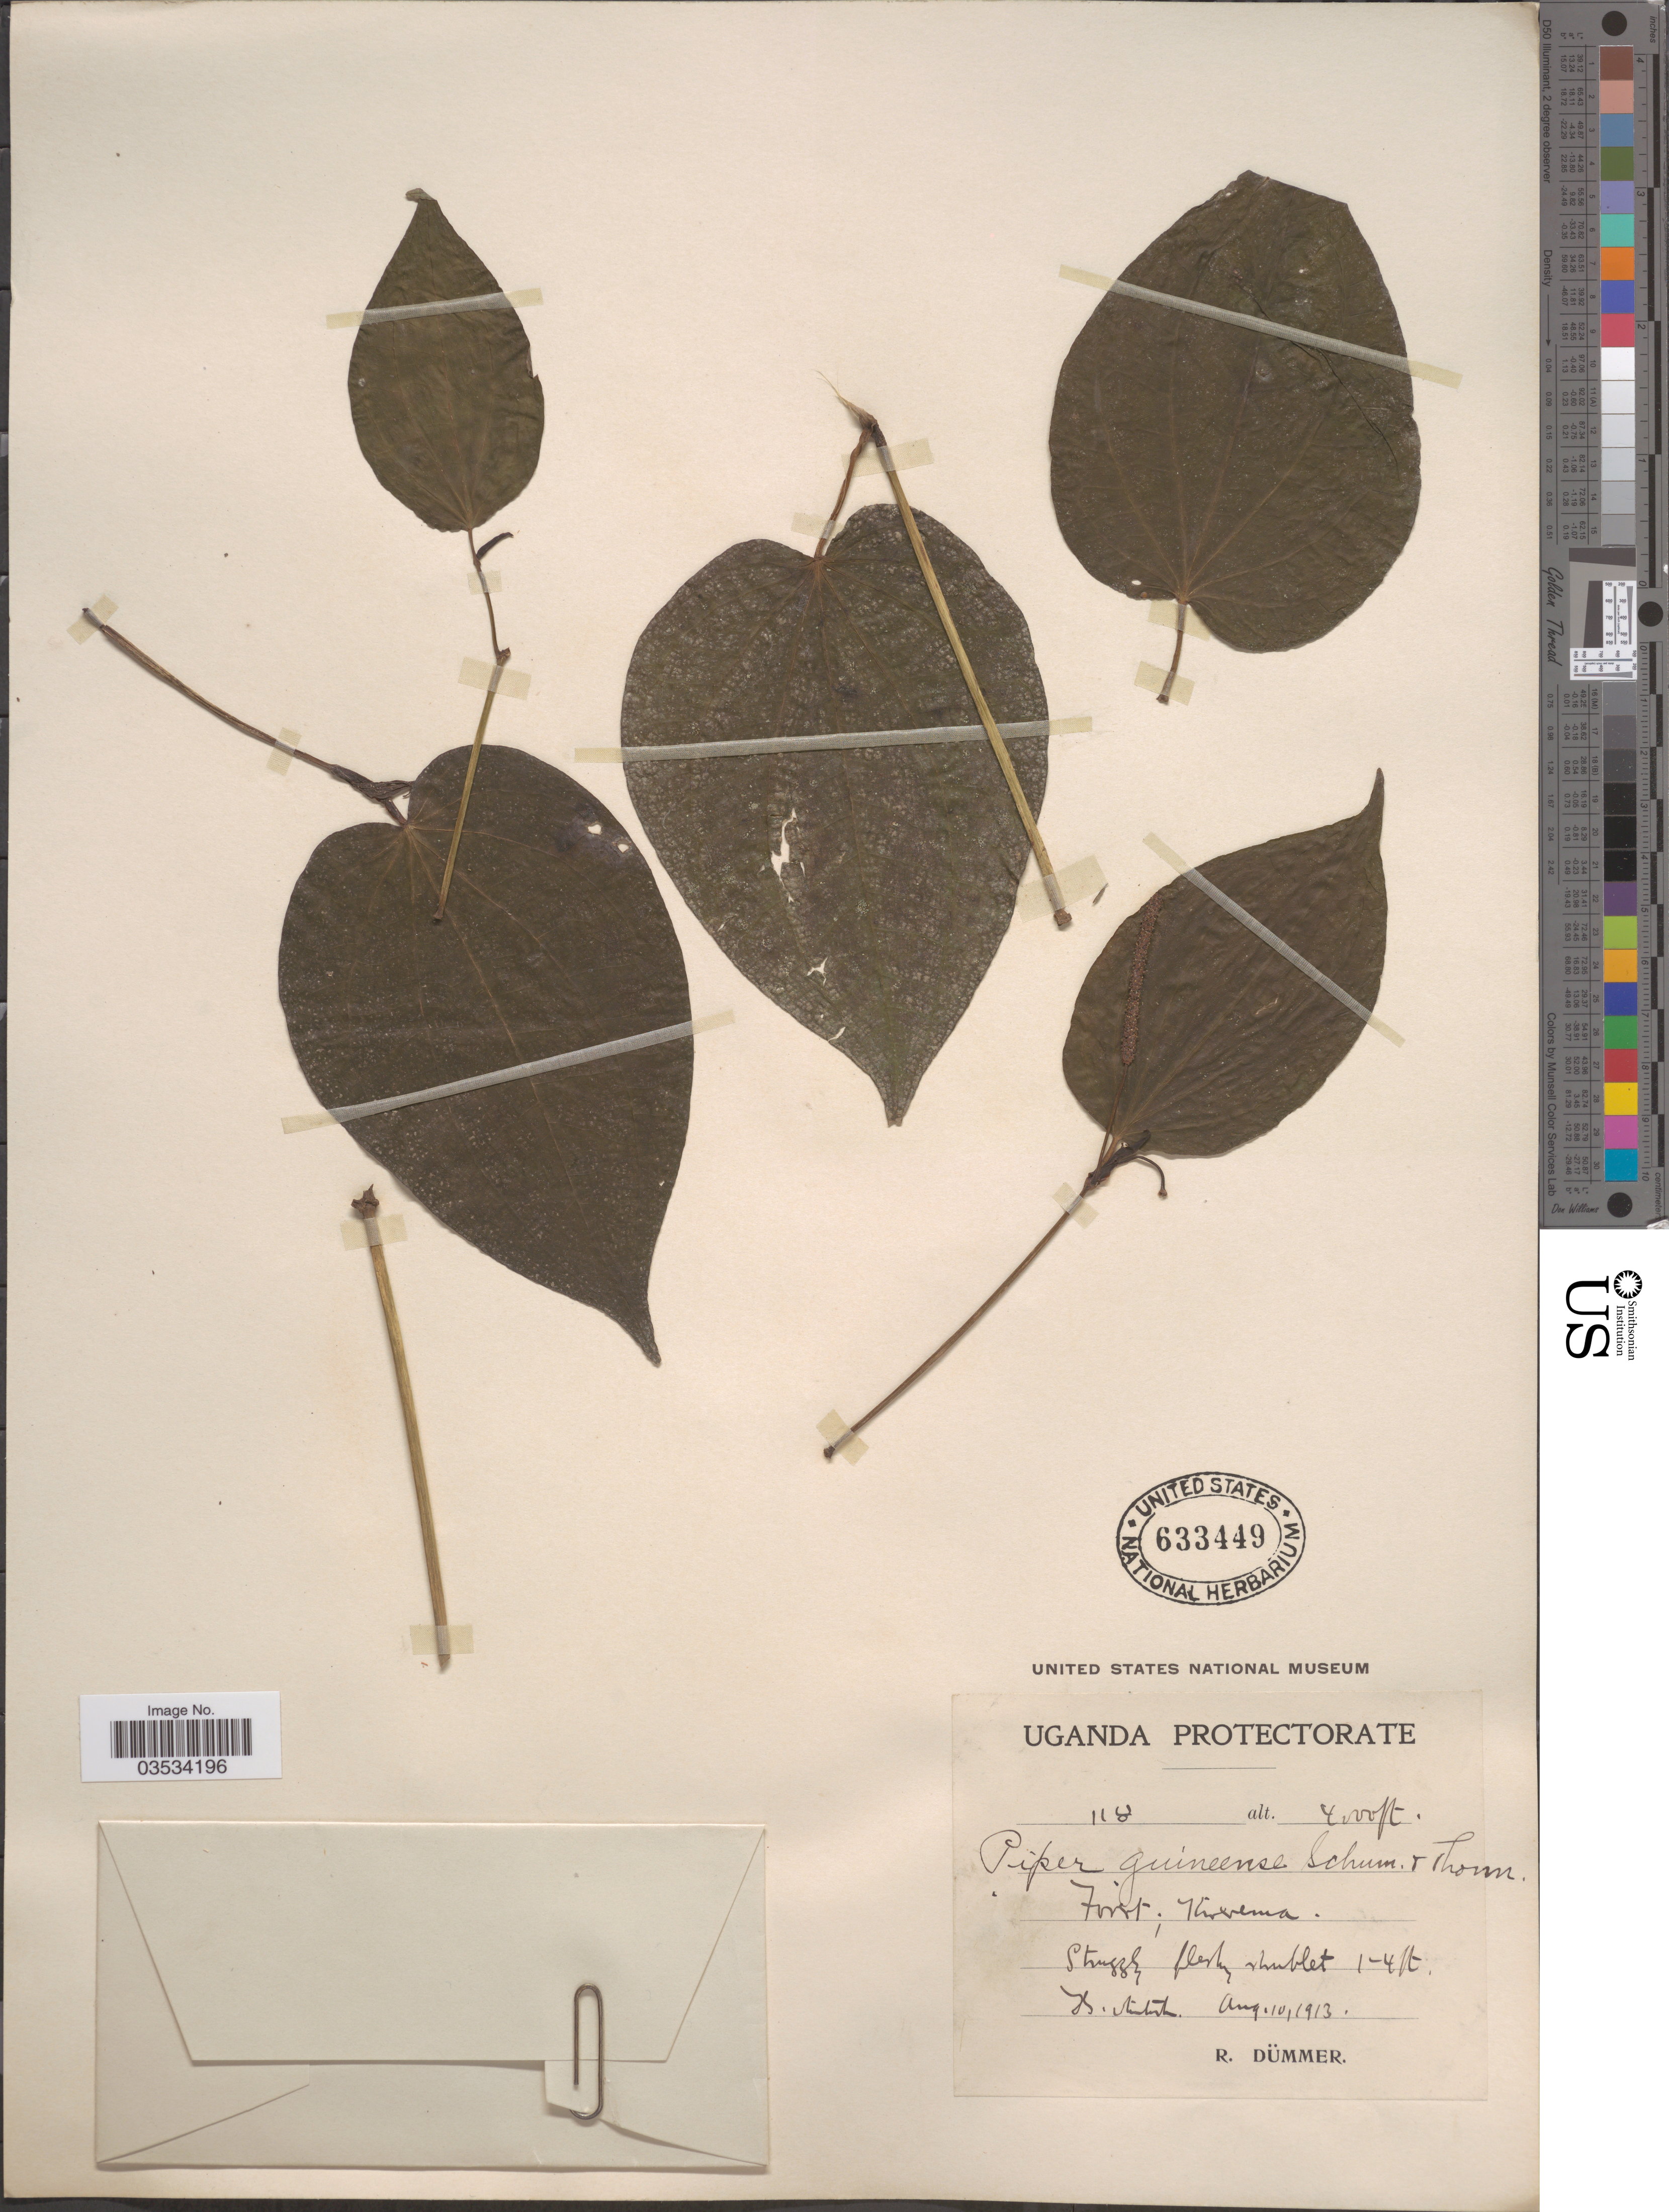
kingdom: Plantae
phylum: Tracheophyta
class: Magnoliopsida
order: Piperales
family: Piperaceae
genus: Piper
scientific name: Piper guineense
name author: Schumach. & Thonn.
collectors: R. A. Dümmer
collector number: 118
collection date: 1913-08-10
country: Uganda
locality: Uganda Protectorate. [illegible text].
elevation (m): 1219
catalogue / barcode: US 633449